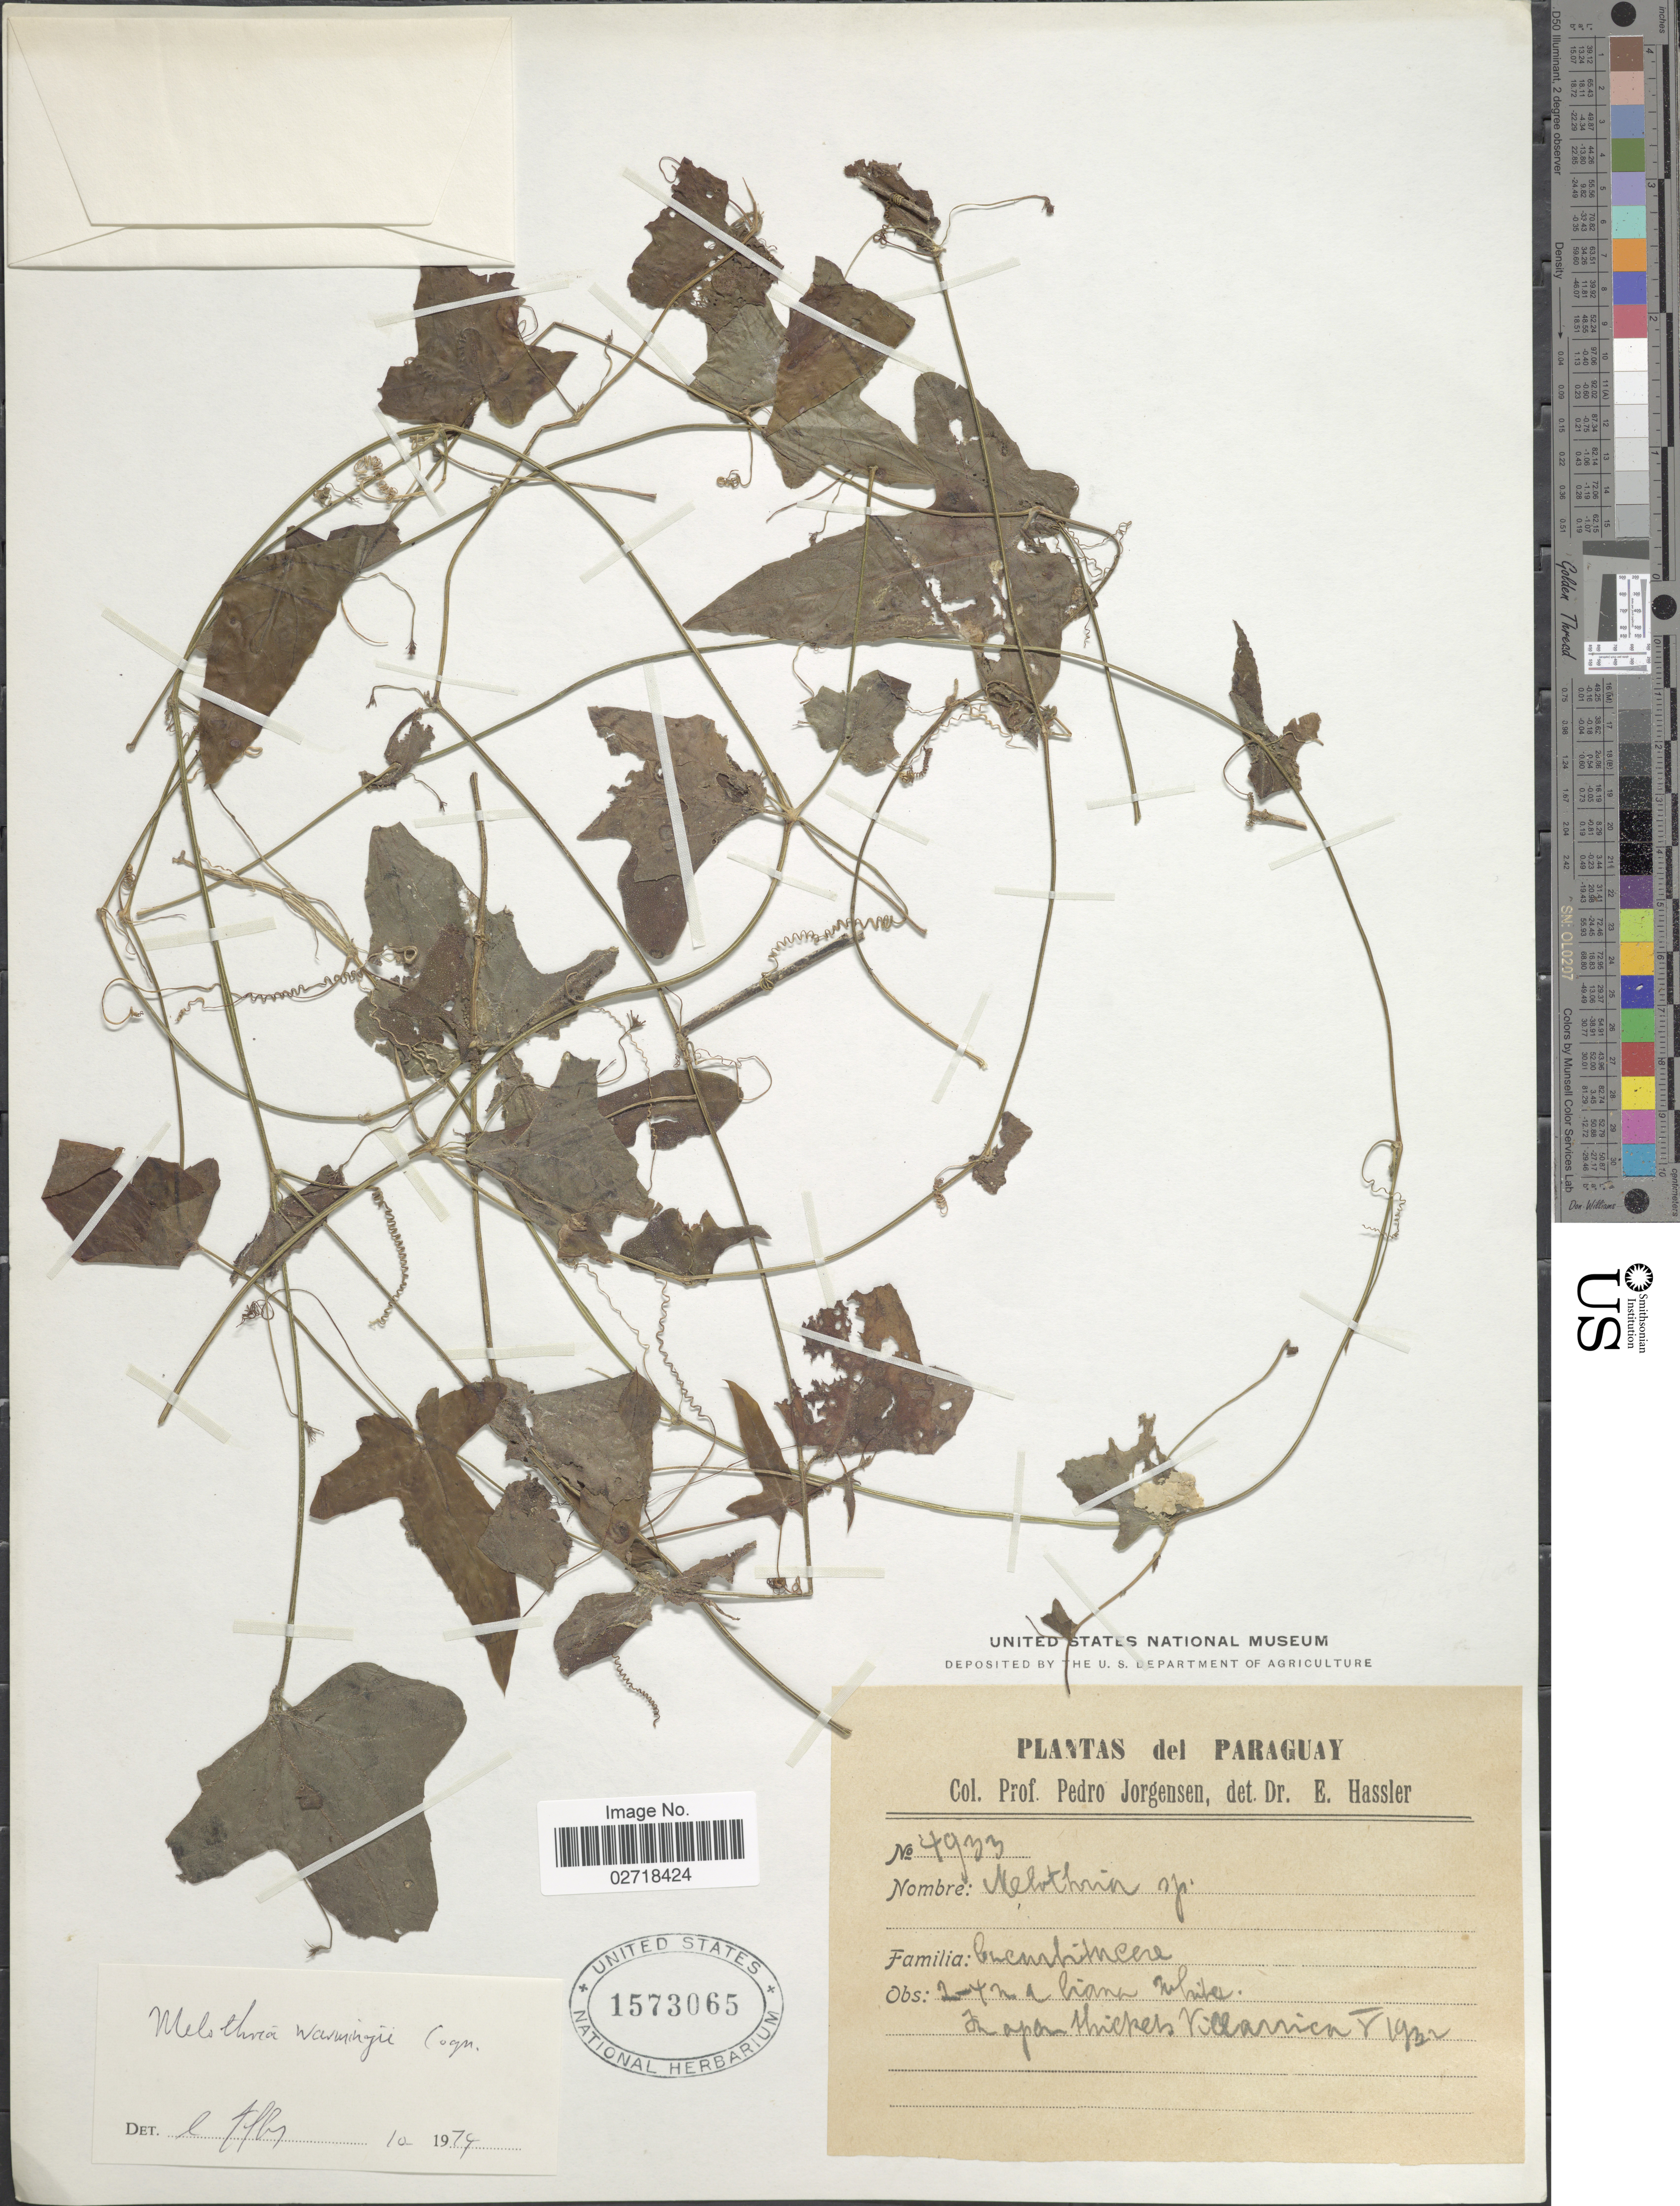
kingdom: Plantae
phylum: Tracheophyta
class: Magnoliopsida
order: Cucurbitales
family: Cucurbitaceae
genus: Melothria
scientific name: Melothria warmingii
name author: Cogn.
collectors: P. Jörgensen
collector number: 4933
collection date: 1932-05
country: Paraguay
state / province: Guaira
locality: In upon thickets Villarrica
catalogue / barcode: US 1573065